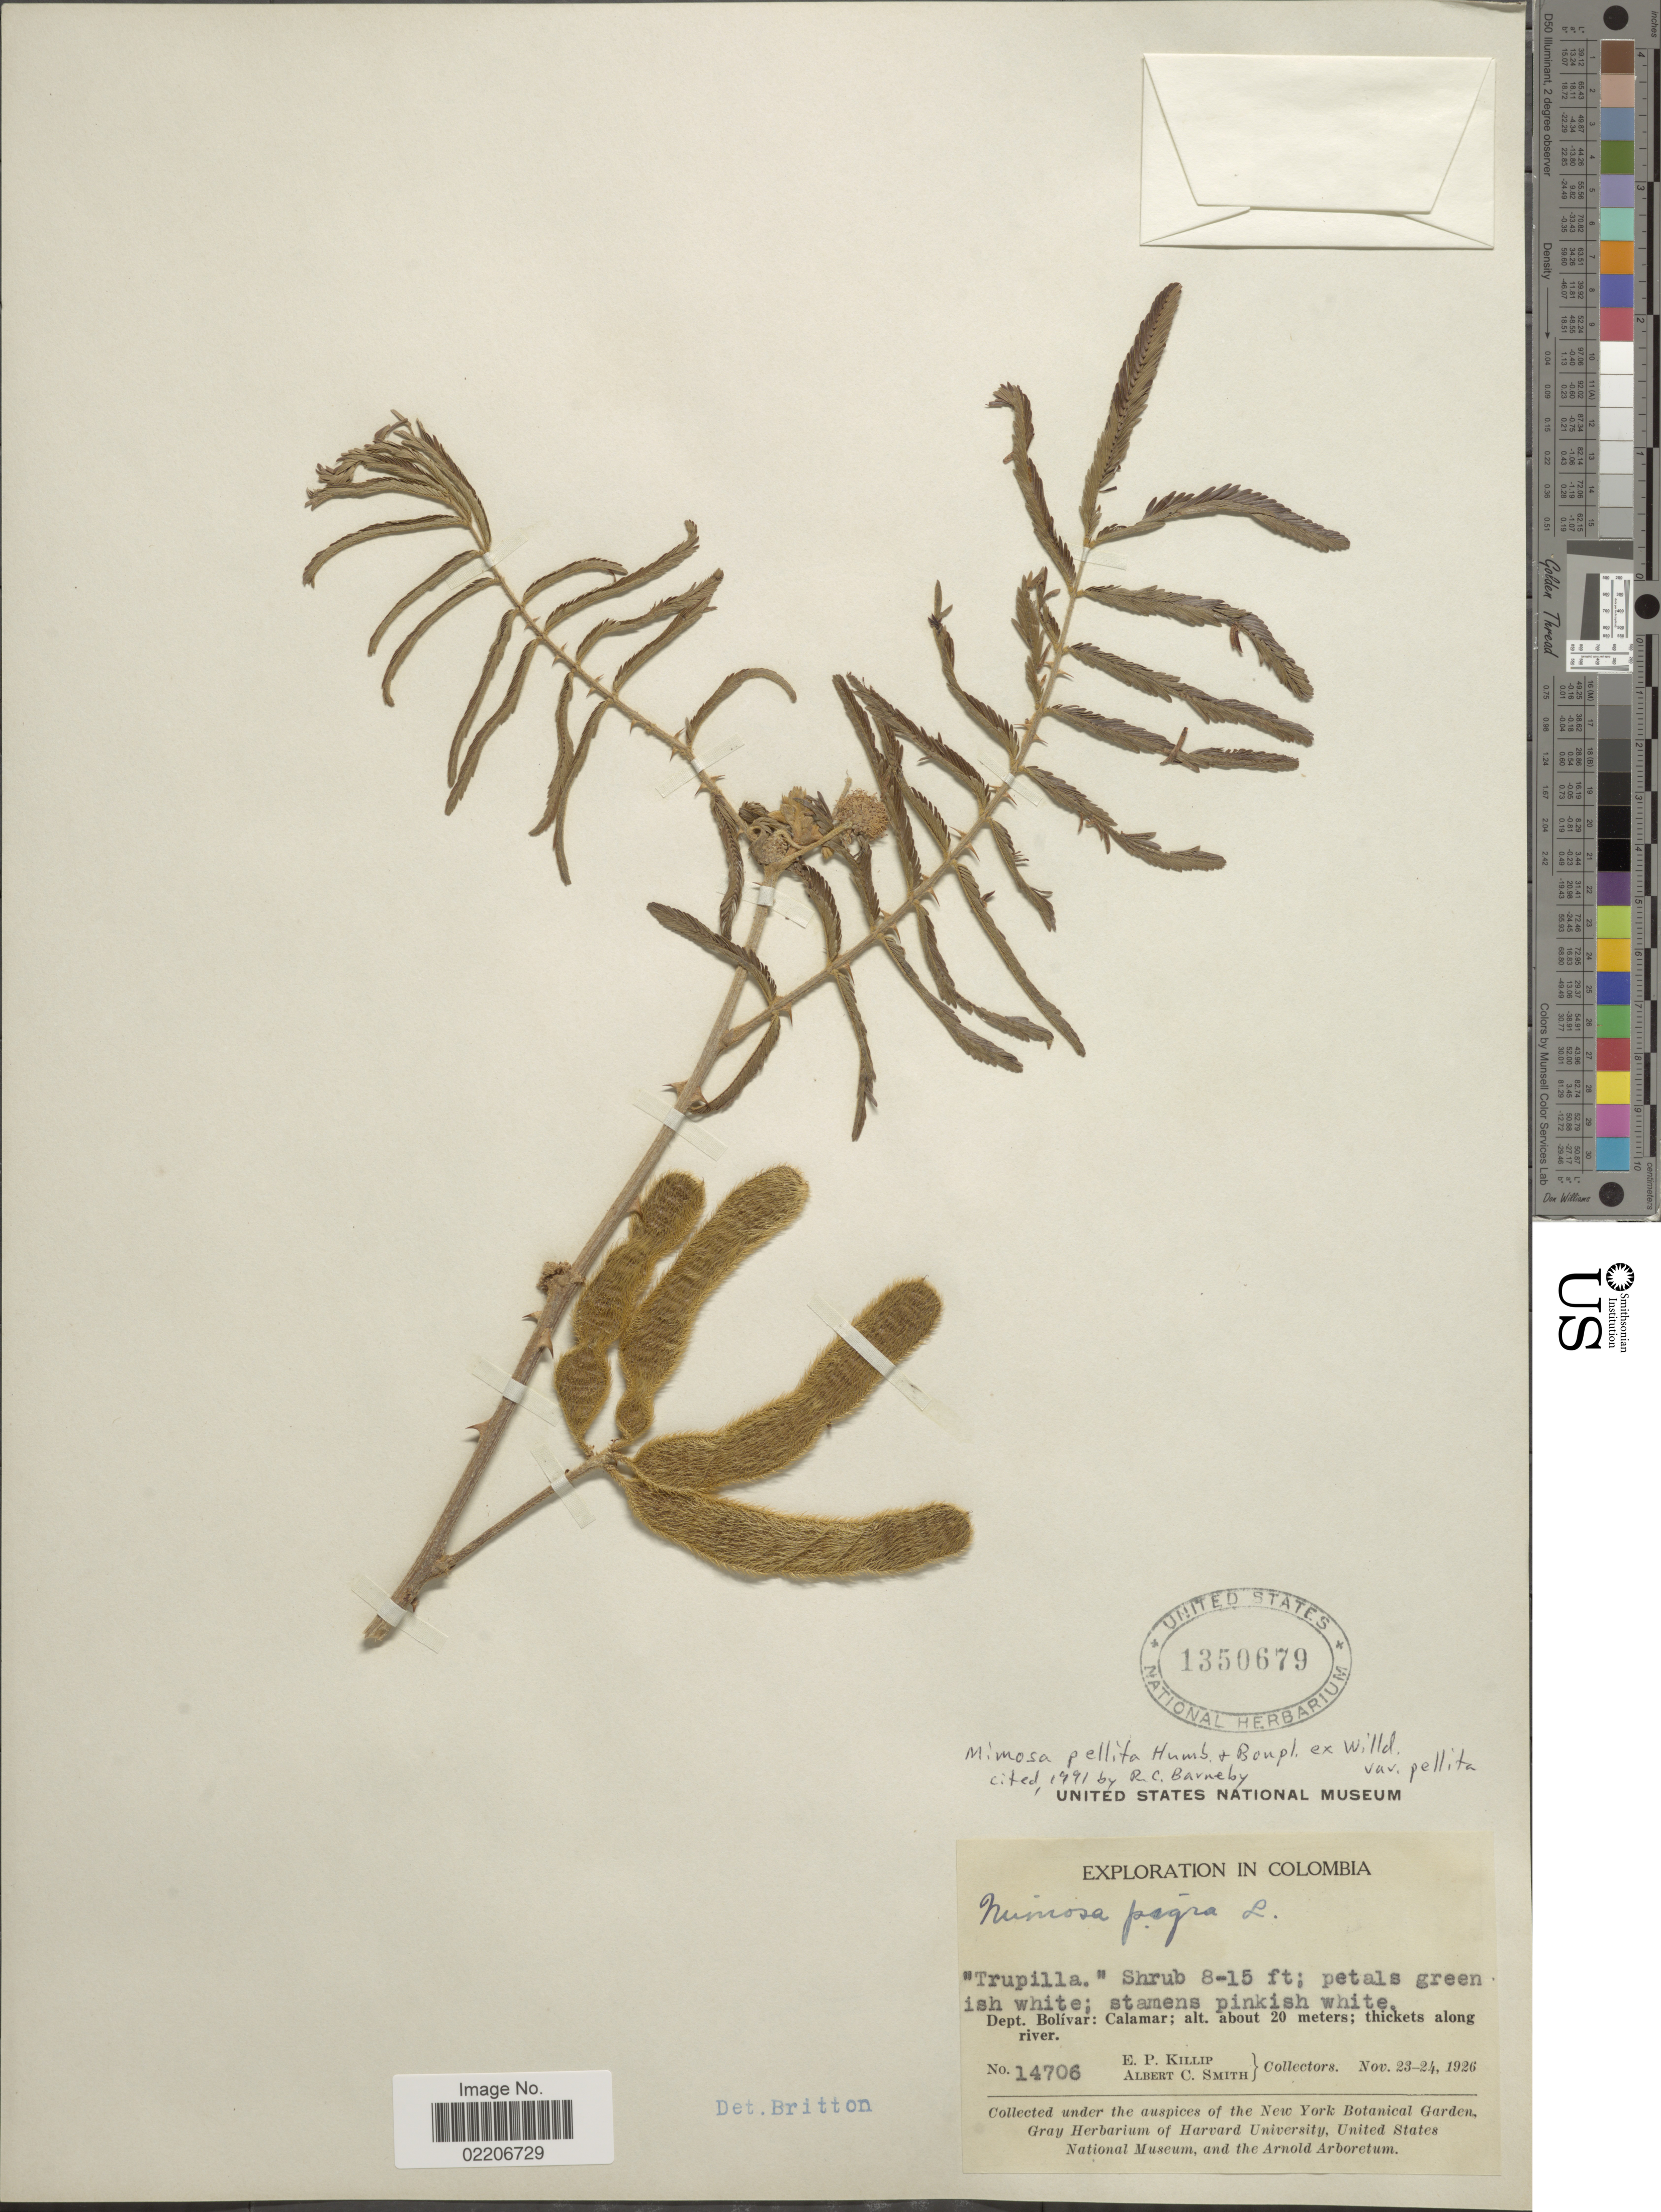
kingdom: Plantae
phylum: Tracheophyta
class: Magnoliopsida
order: Fabales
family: Fabaceae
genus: Mimosa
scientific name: Mimosa pellita var. pellita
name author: Humb. & Bonpl. ex Willd.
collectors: E. P. Killip & A. C. Smith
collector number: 14706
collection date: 1926-11-23/1926-11-24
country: Colombia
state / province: Bolívar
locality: Calamar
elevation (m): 20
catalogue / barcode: US 1350679